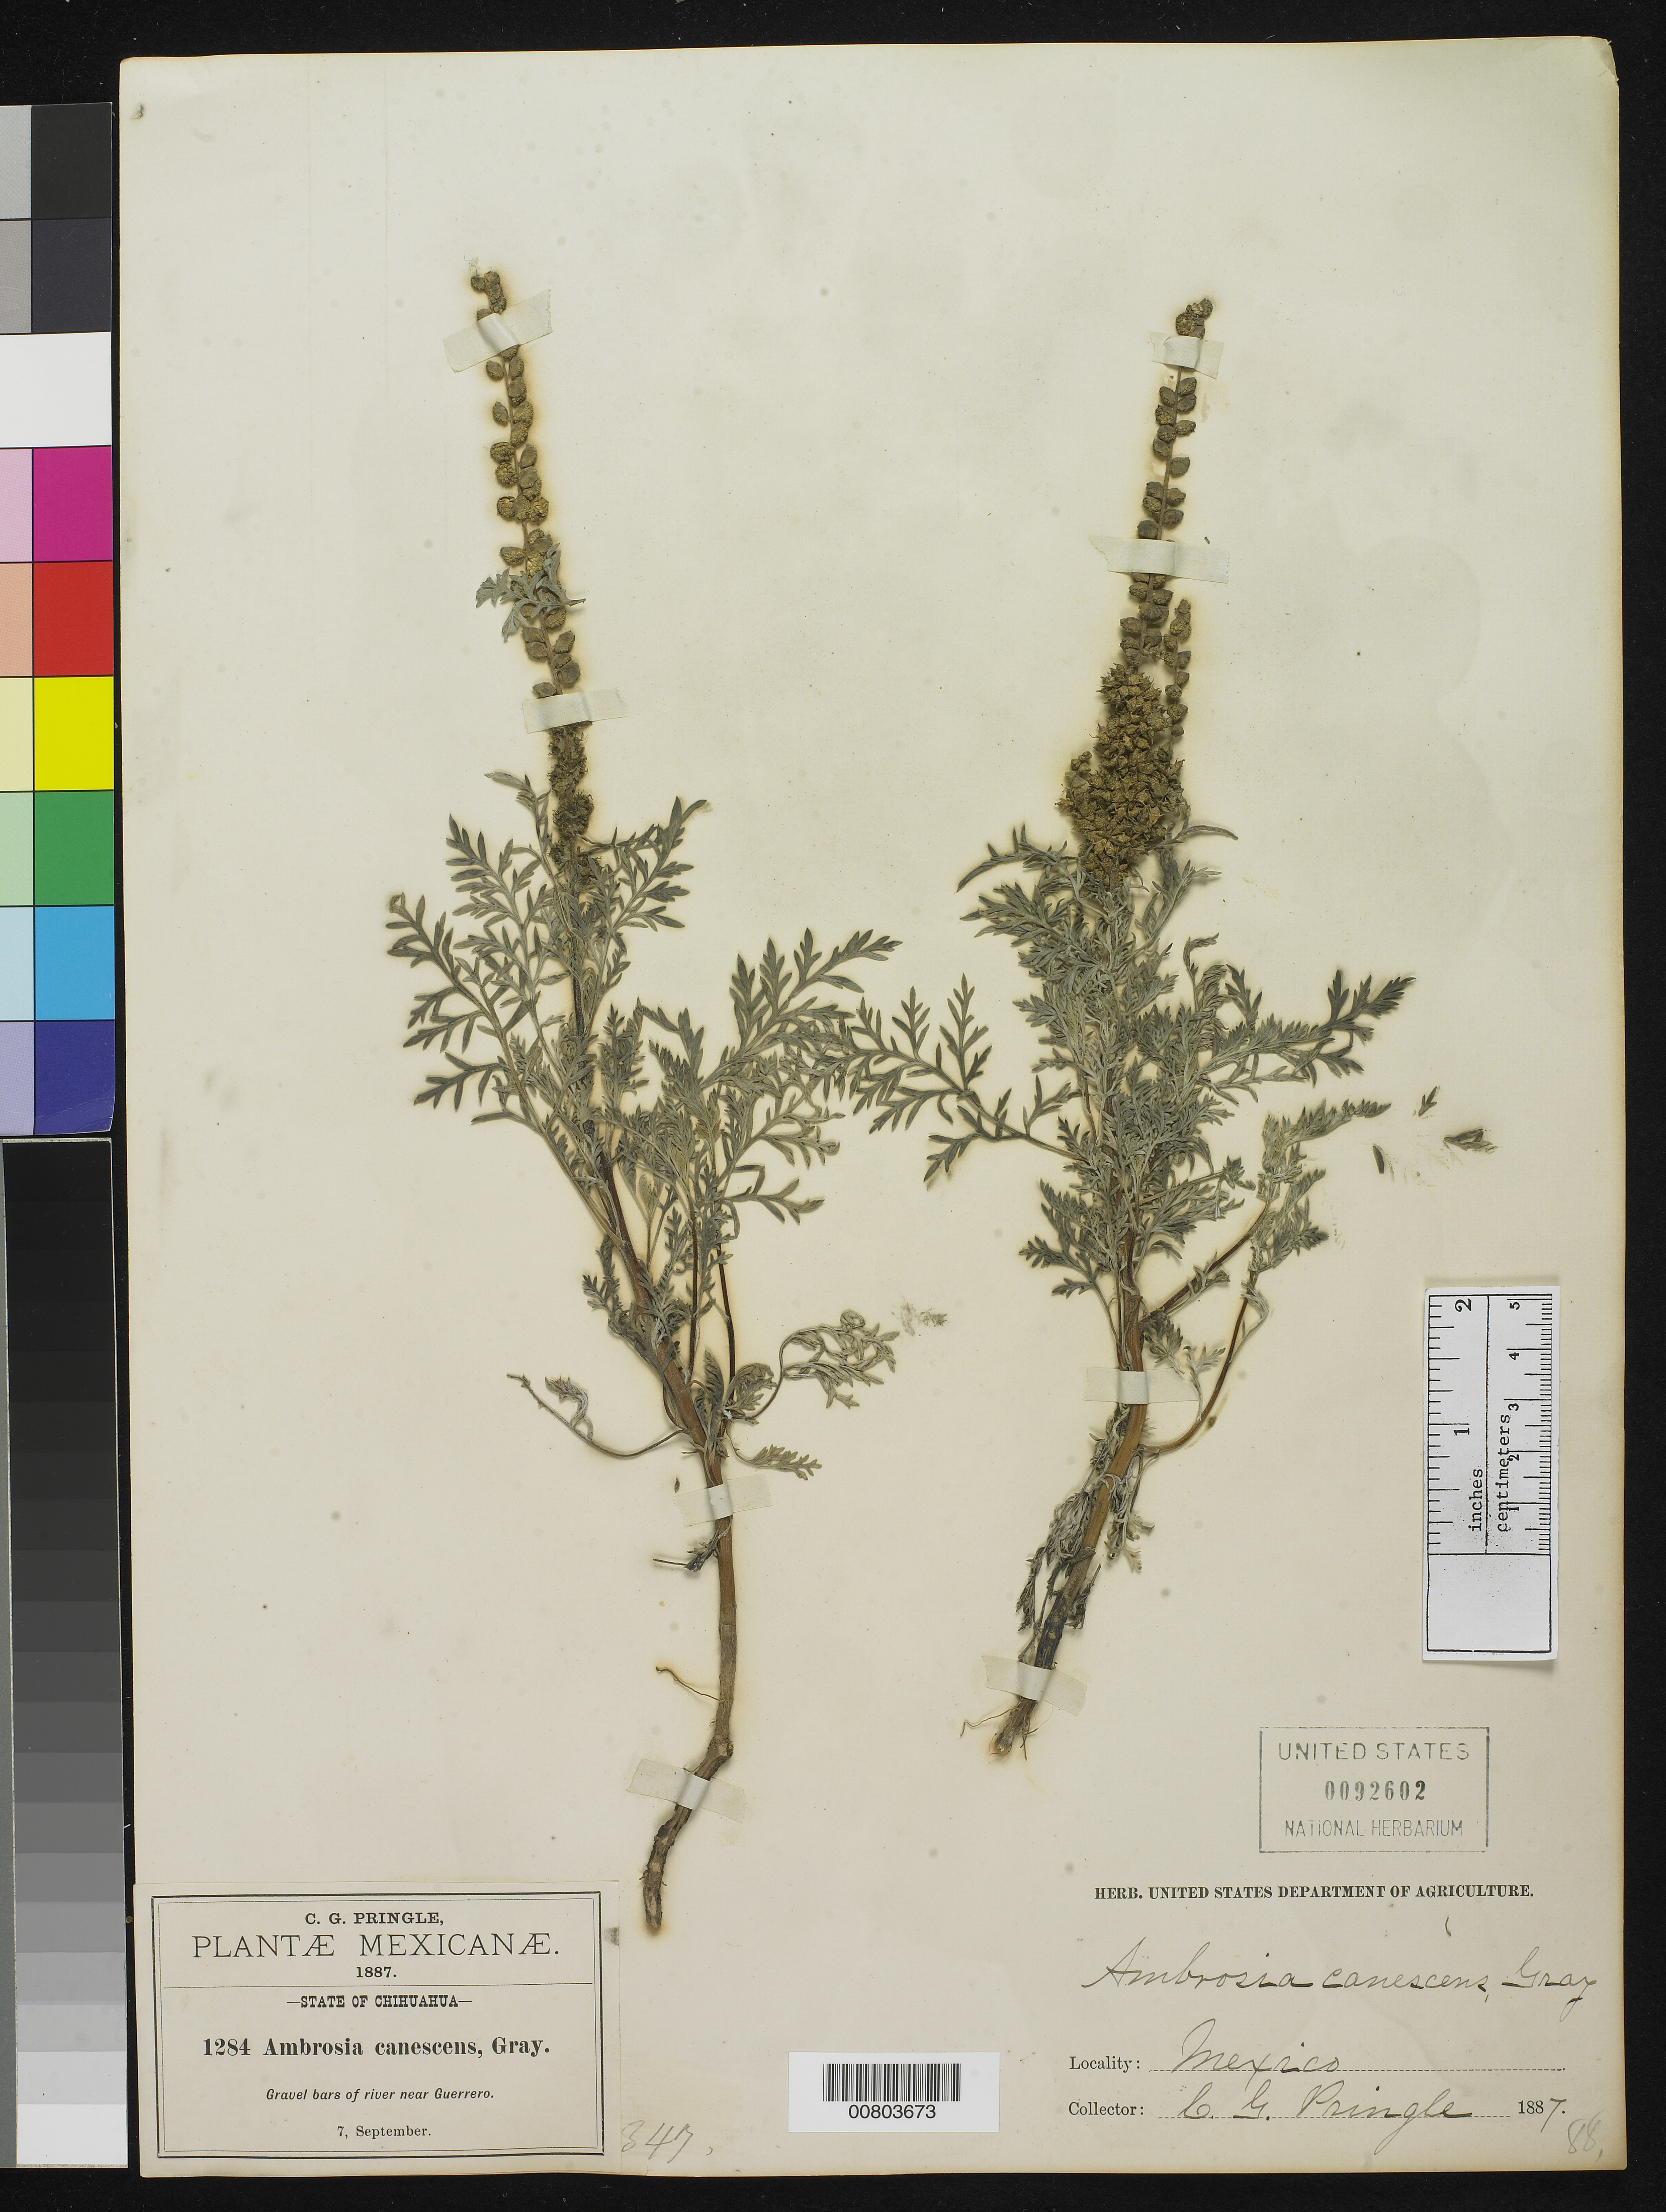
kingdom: Plantae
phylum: Tracheophyta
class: Magnoliopsida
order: Asterales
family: Asteraceae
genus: Franseria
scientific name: Franseria canescens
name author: Rydb.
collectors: C. G. Pringle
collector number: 1284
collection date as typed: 07 Sep 1887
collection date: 1887-09-07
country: Mexico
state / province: Chihuahua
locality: River near Guerrero, Chihuahua.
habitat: Gravel bars of river.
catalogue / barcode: US 92602